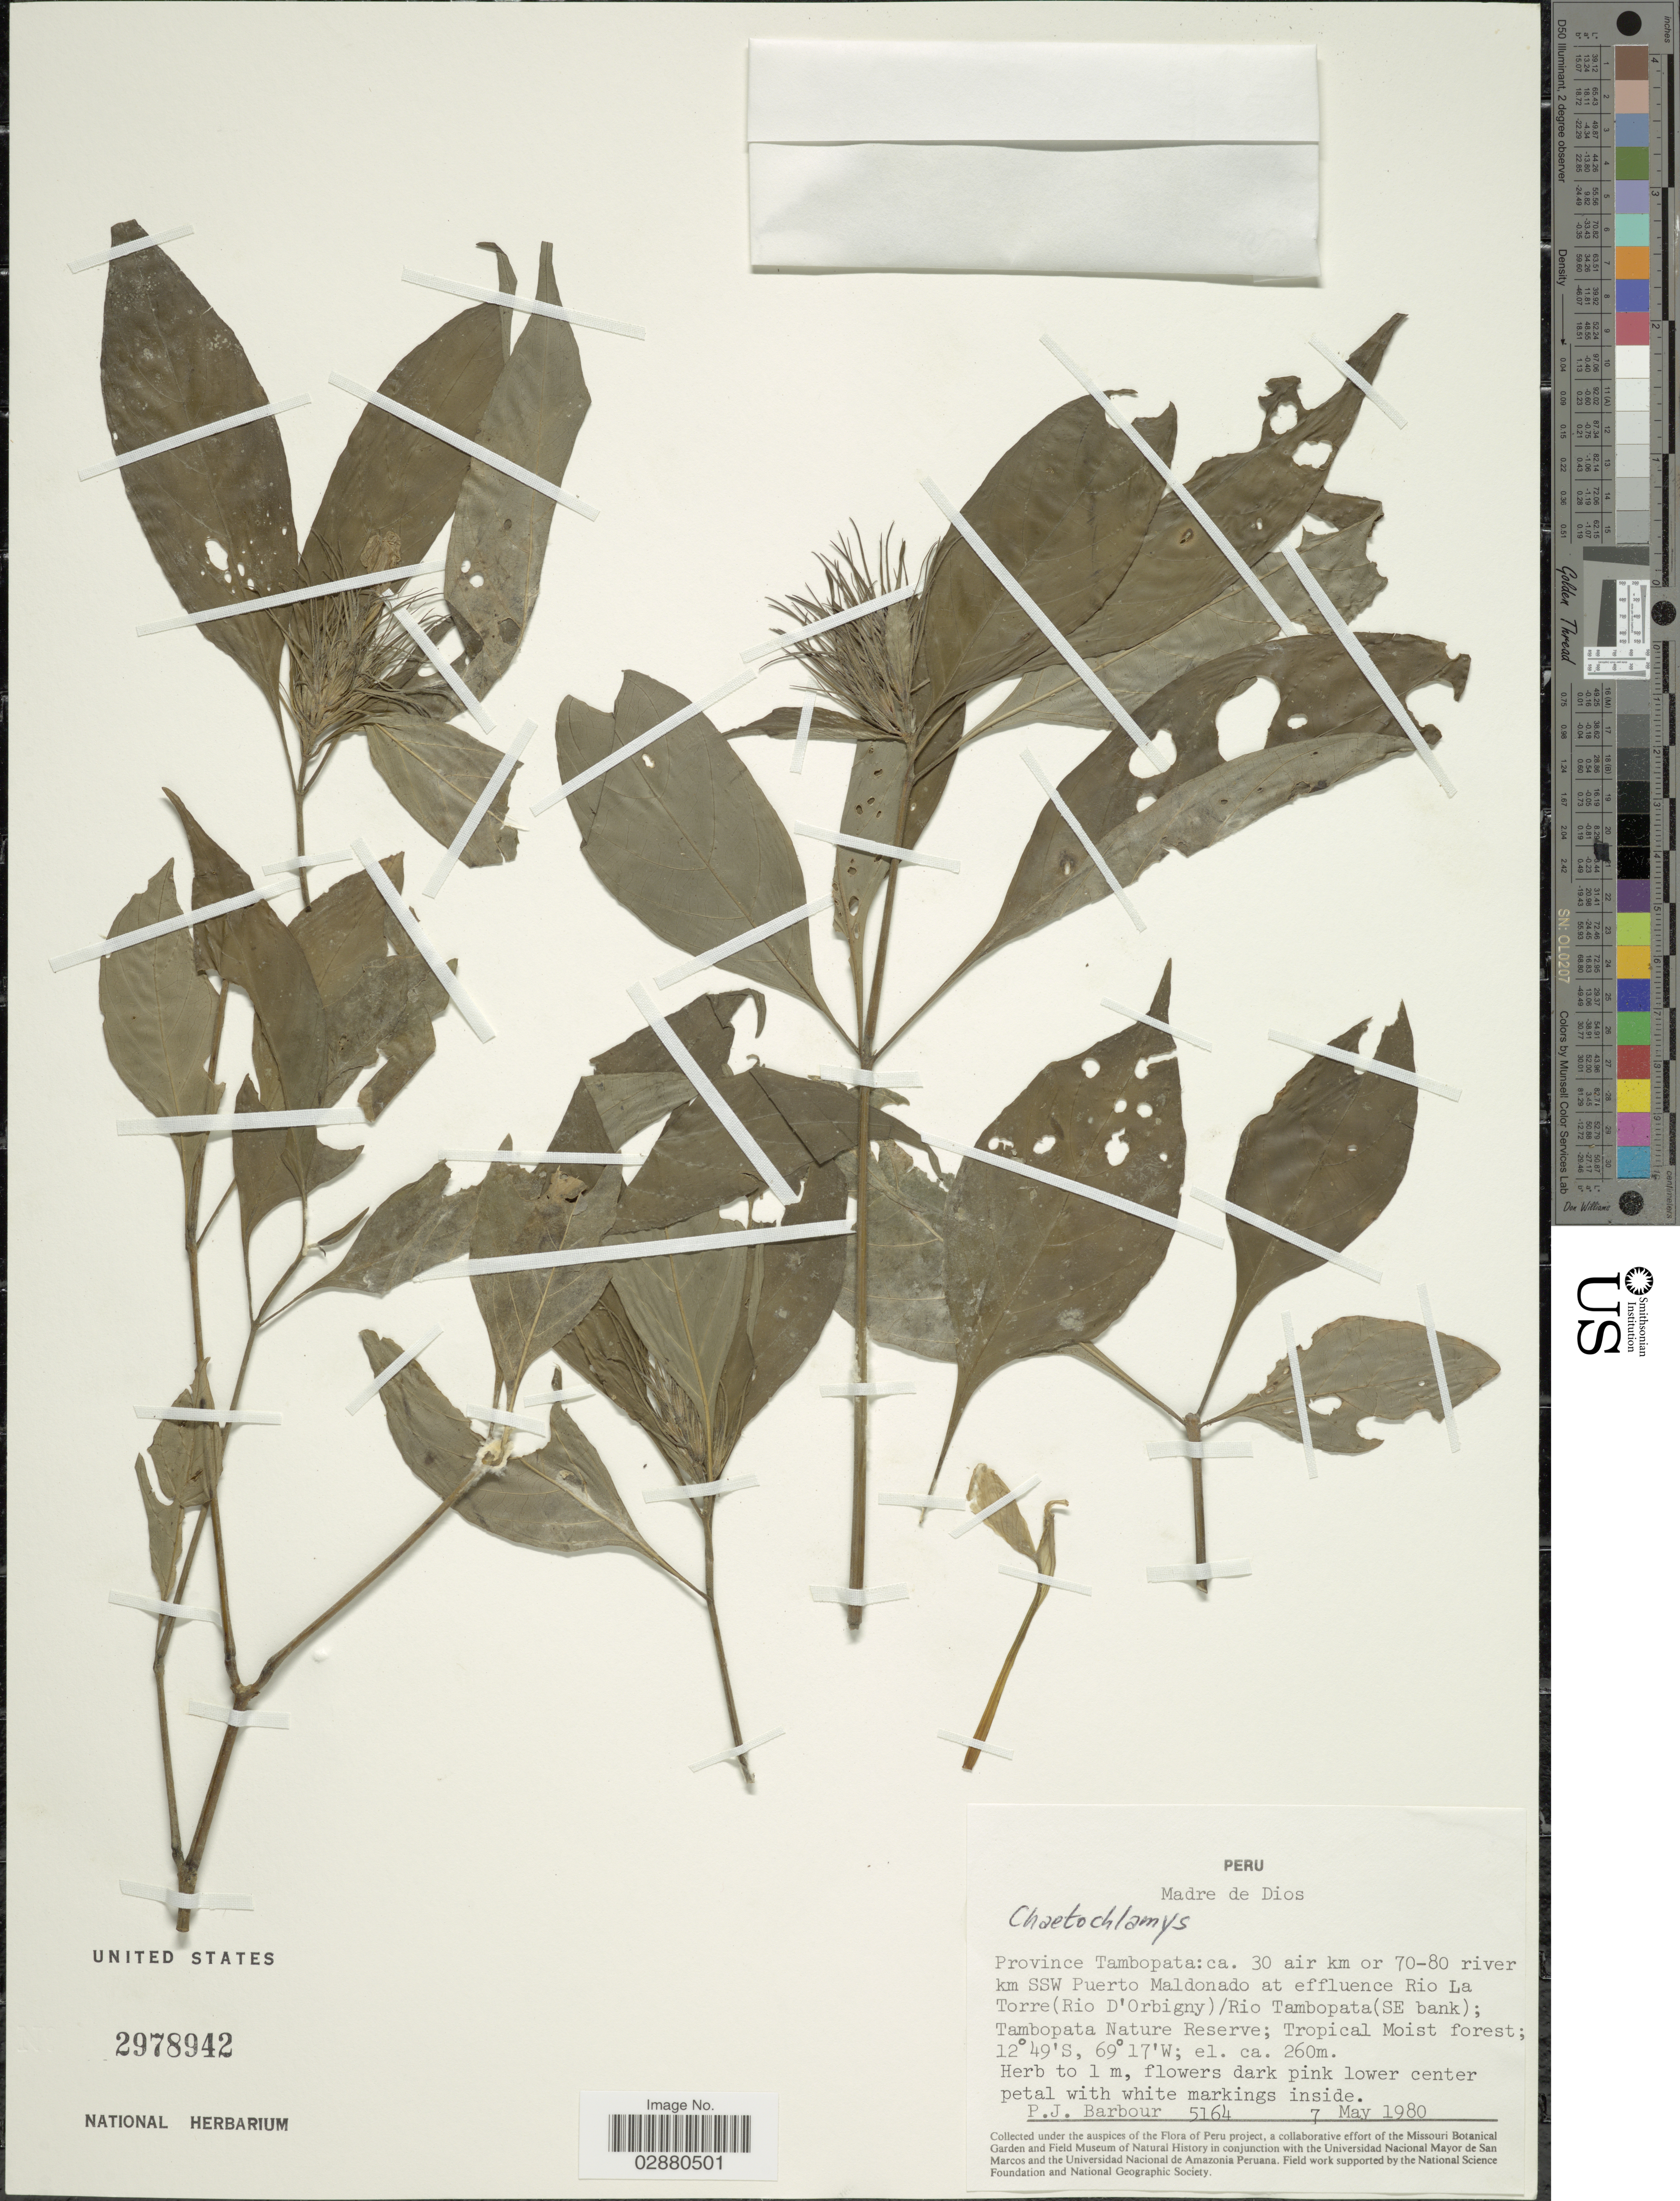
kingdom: Plantae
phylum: Tracheophyta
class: Magnoliopsida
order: Lamiales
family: Acanthaceae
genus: Justicia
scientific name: Justicia riedeliana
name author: (Nees) V.A.W. Graham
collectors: P. Barbour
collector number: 5164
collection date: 1980-05-07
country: Peru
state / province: Madre de Dios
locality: Province Tambopata: ca. 30 air km or 70-80 river km SSW Puerto Maldonado at effluence Rio La Torre (Rio D'Orbigny) /Rio Tambopata (SE bank); Tambopata Nature Reserve.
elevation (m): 260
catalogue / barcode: US 2978942